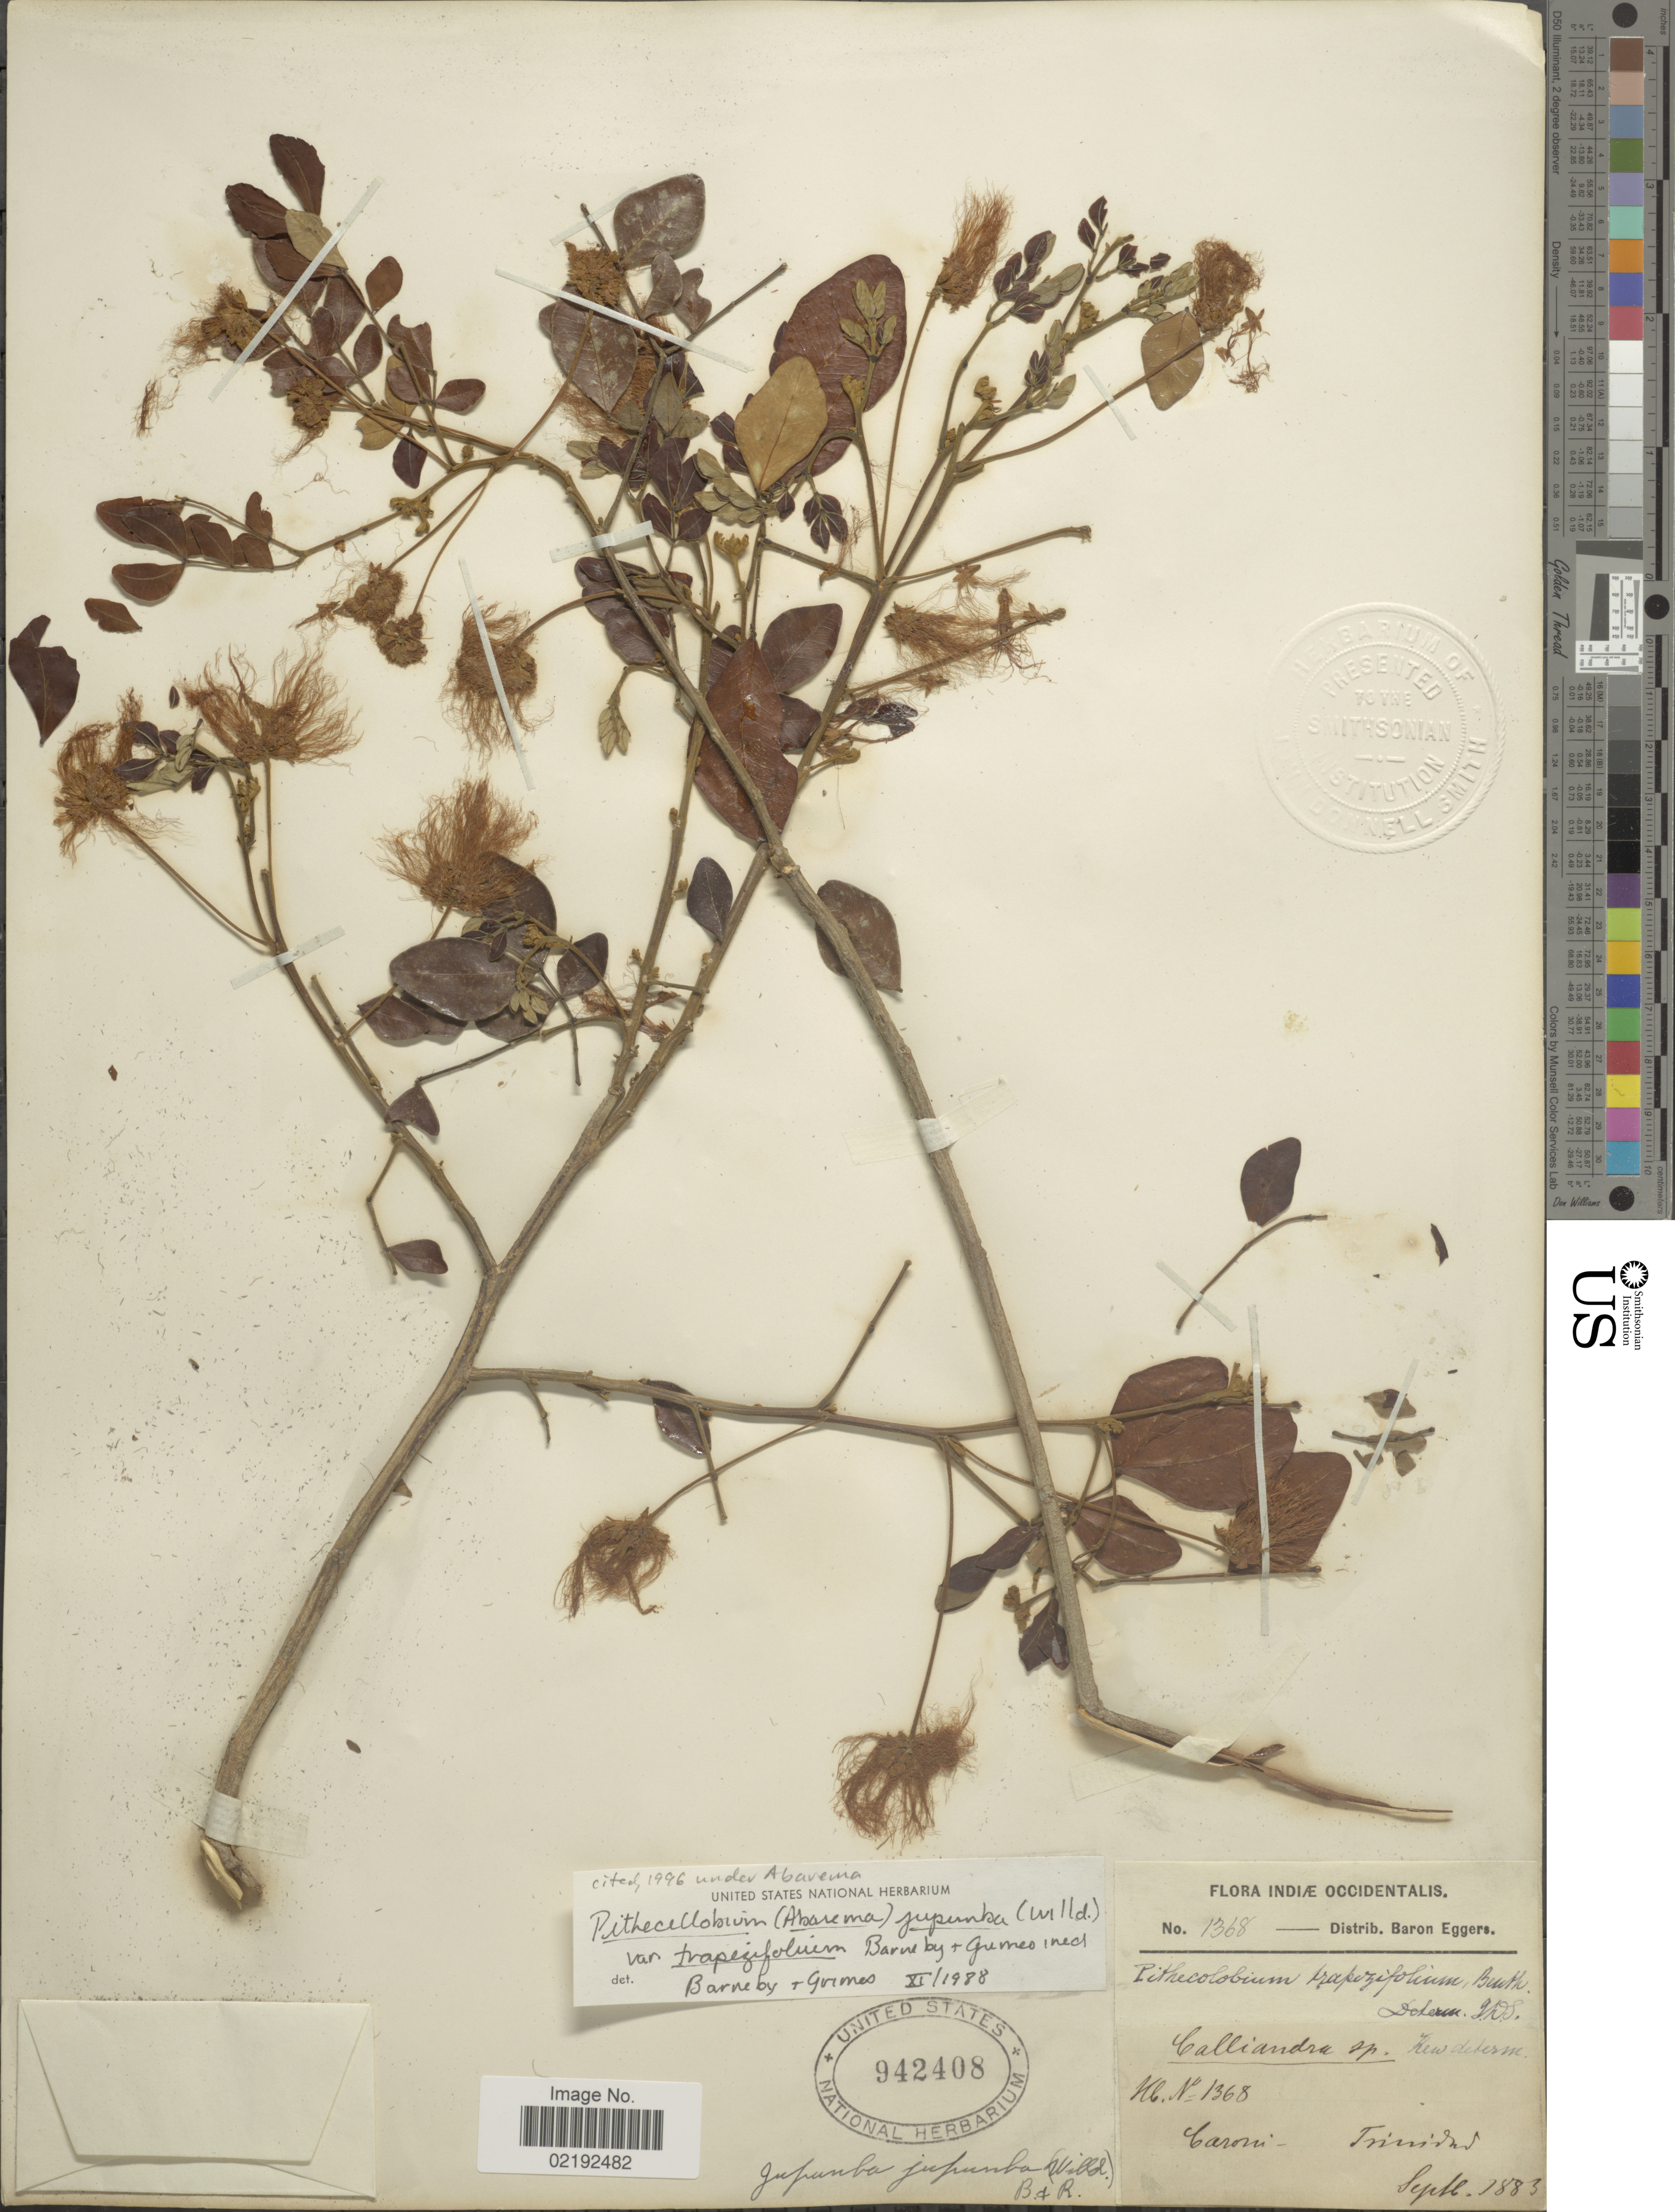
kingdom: Plantae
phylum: Tracheophyta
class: Magnoliopsida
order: Fabales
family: Fabaceae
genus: Jupunba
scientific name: Jupunba trapezifolia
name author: (Vahl) Moldenke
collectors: B. Eggers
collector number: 1368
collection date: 1883-09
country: Trinidad and Tobago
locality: Indiae Occidentalis, Caroni, Trinidad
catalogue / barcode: US 942408